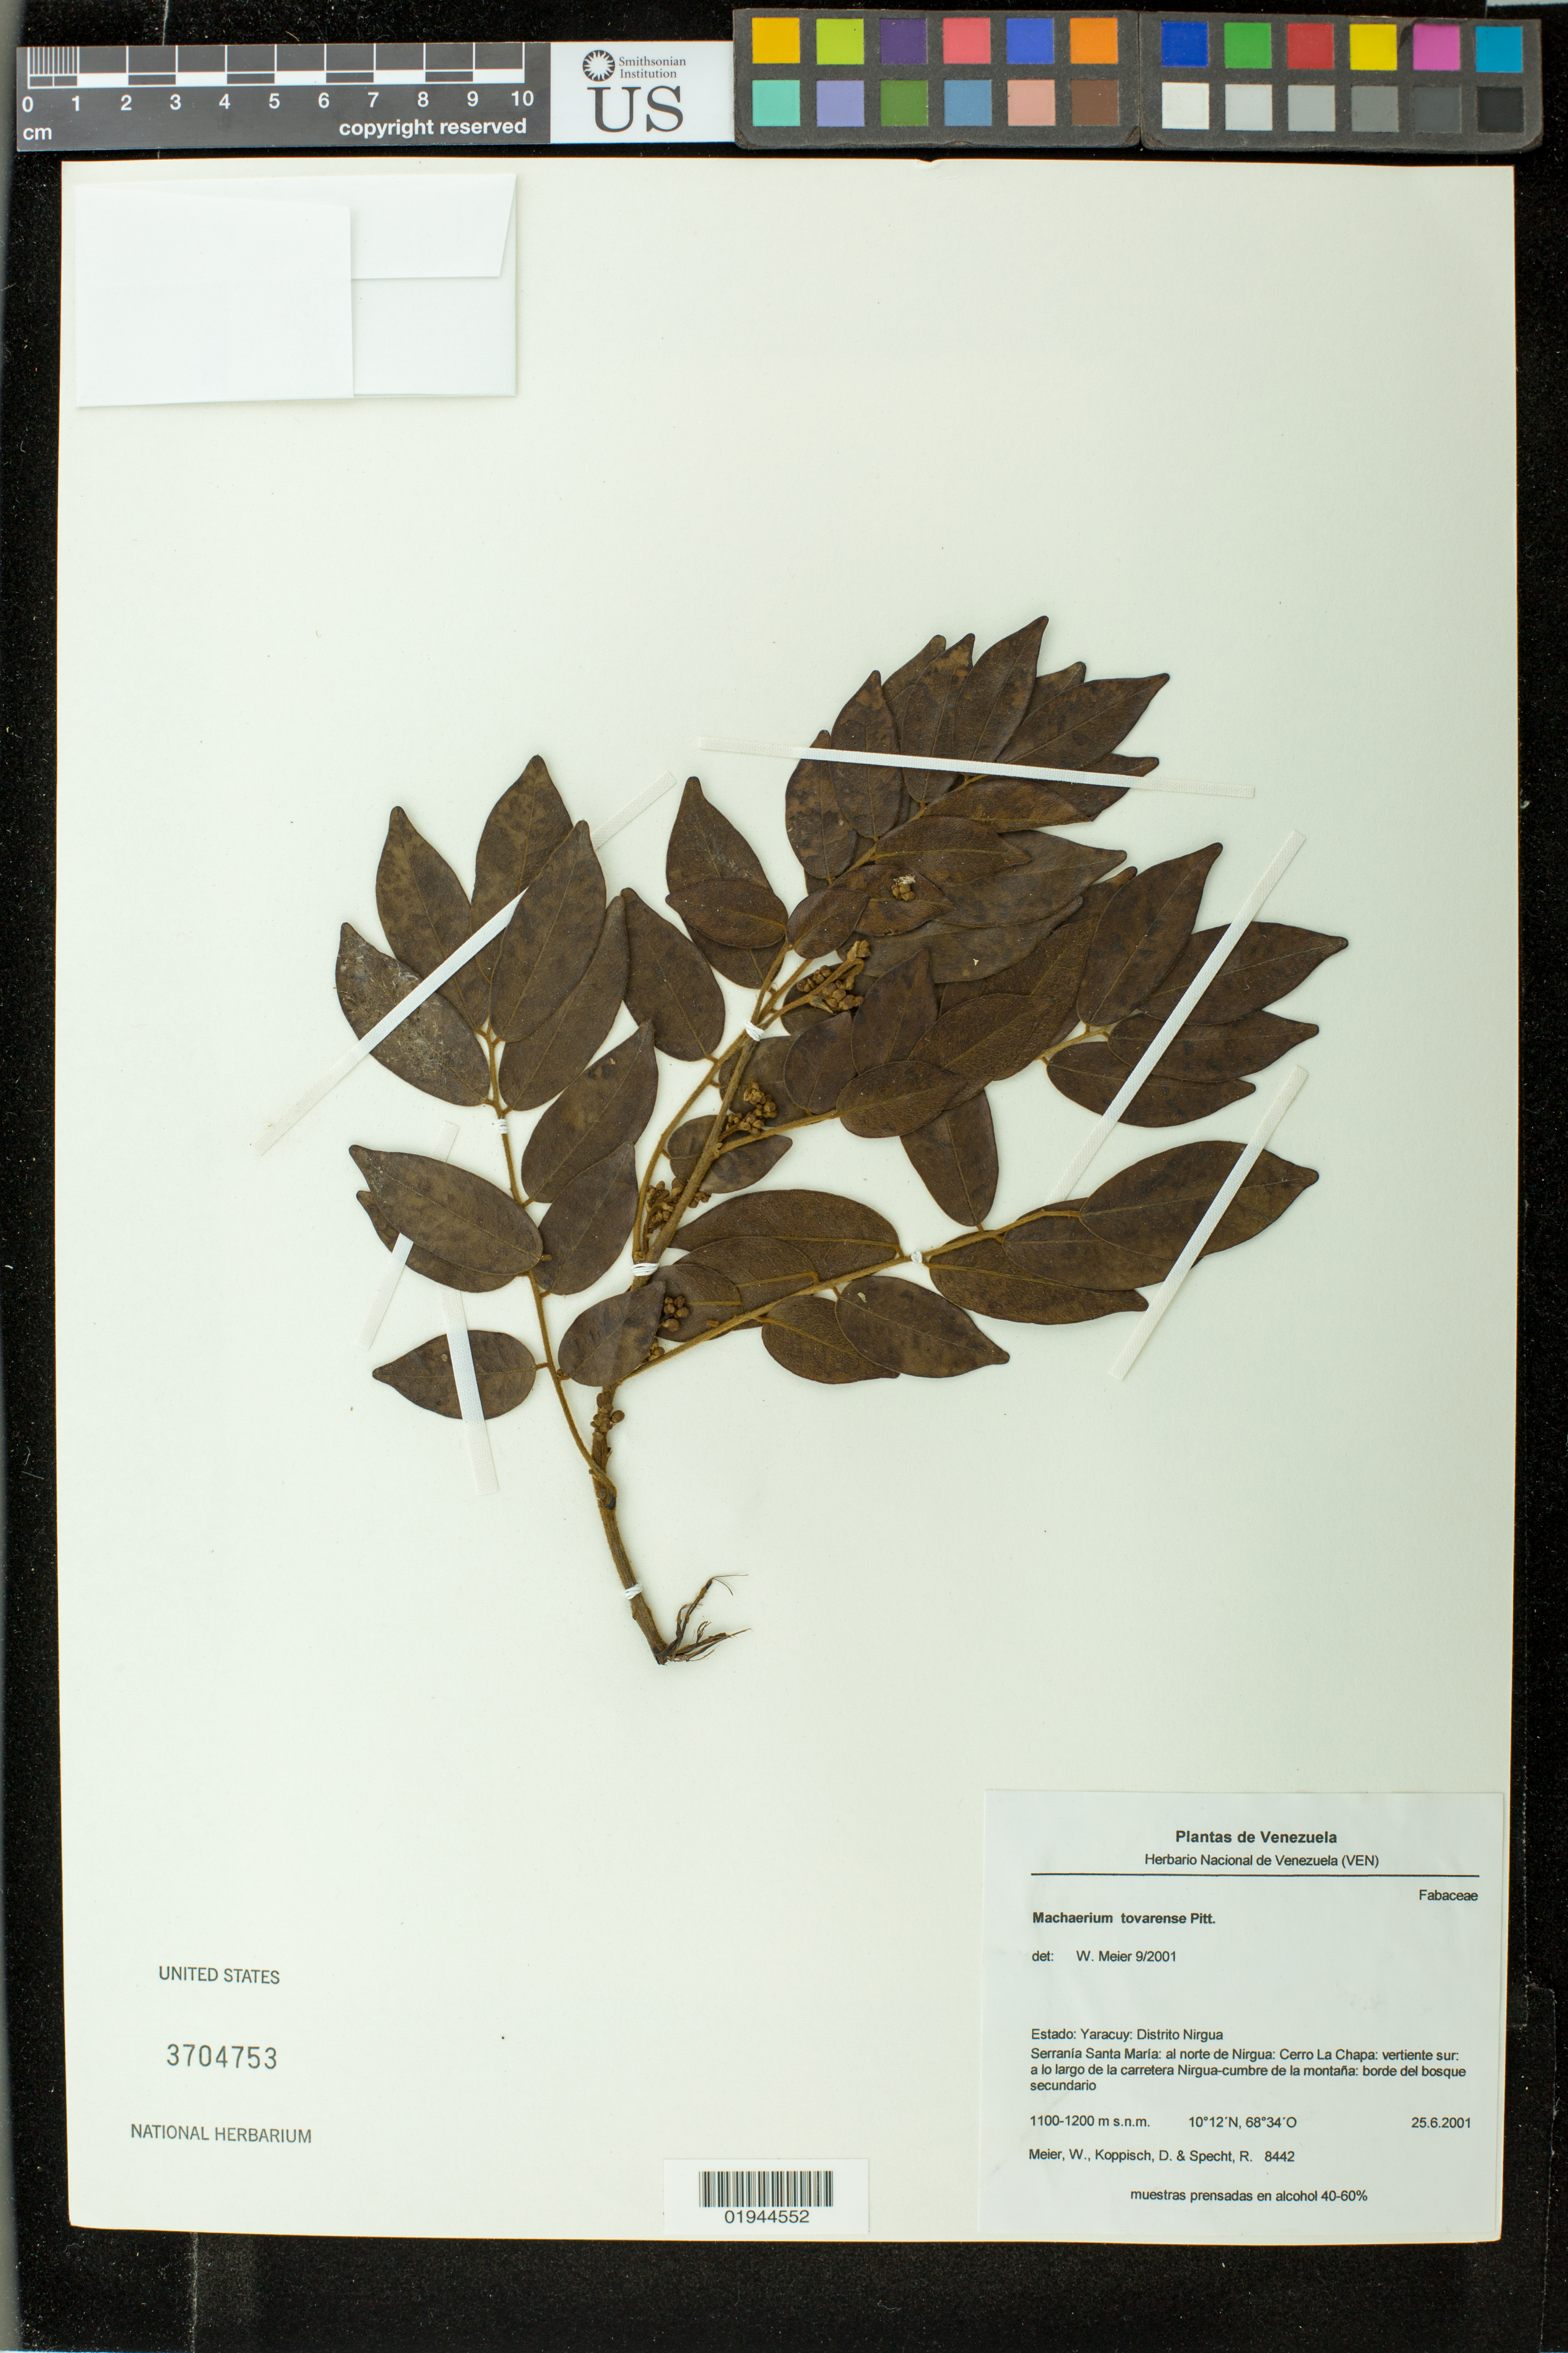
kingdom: Plantae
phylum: Tracheophyta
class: Magnoliopsida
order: Fabales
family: Fabaceae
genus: Machaerium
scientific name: Machaerium tovarense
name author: Pittier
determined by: Meier, Winfried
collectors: W. Meier, D. Koppisch & R. Specht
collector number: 8442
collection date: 2001-06-25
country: Venezuela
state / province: Yaracuy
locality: Distrito Nirgua, Serrania Santa Maria, al norte de Nirgua, Cerro La Chapa, vertiente sur, a lo largo de la carretera Nirgua-cumbre de la montana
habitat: borde del bosque secundario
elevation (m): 1100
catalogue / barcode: US 3704753